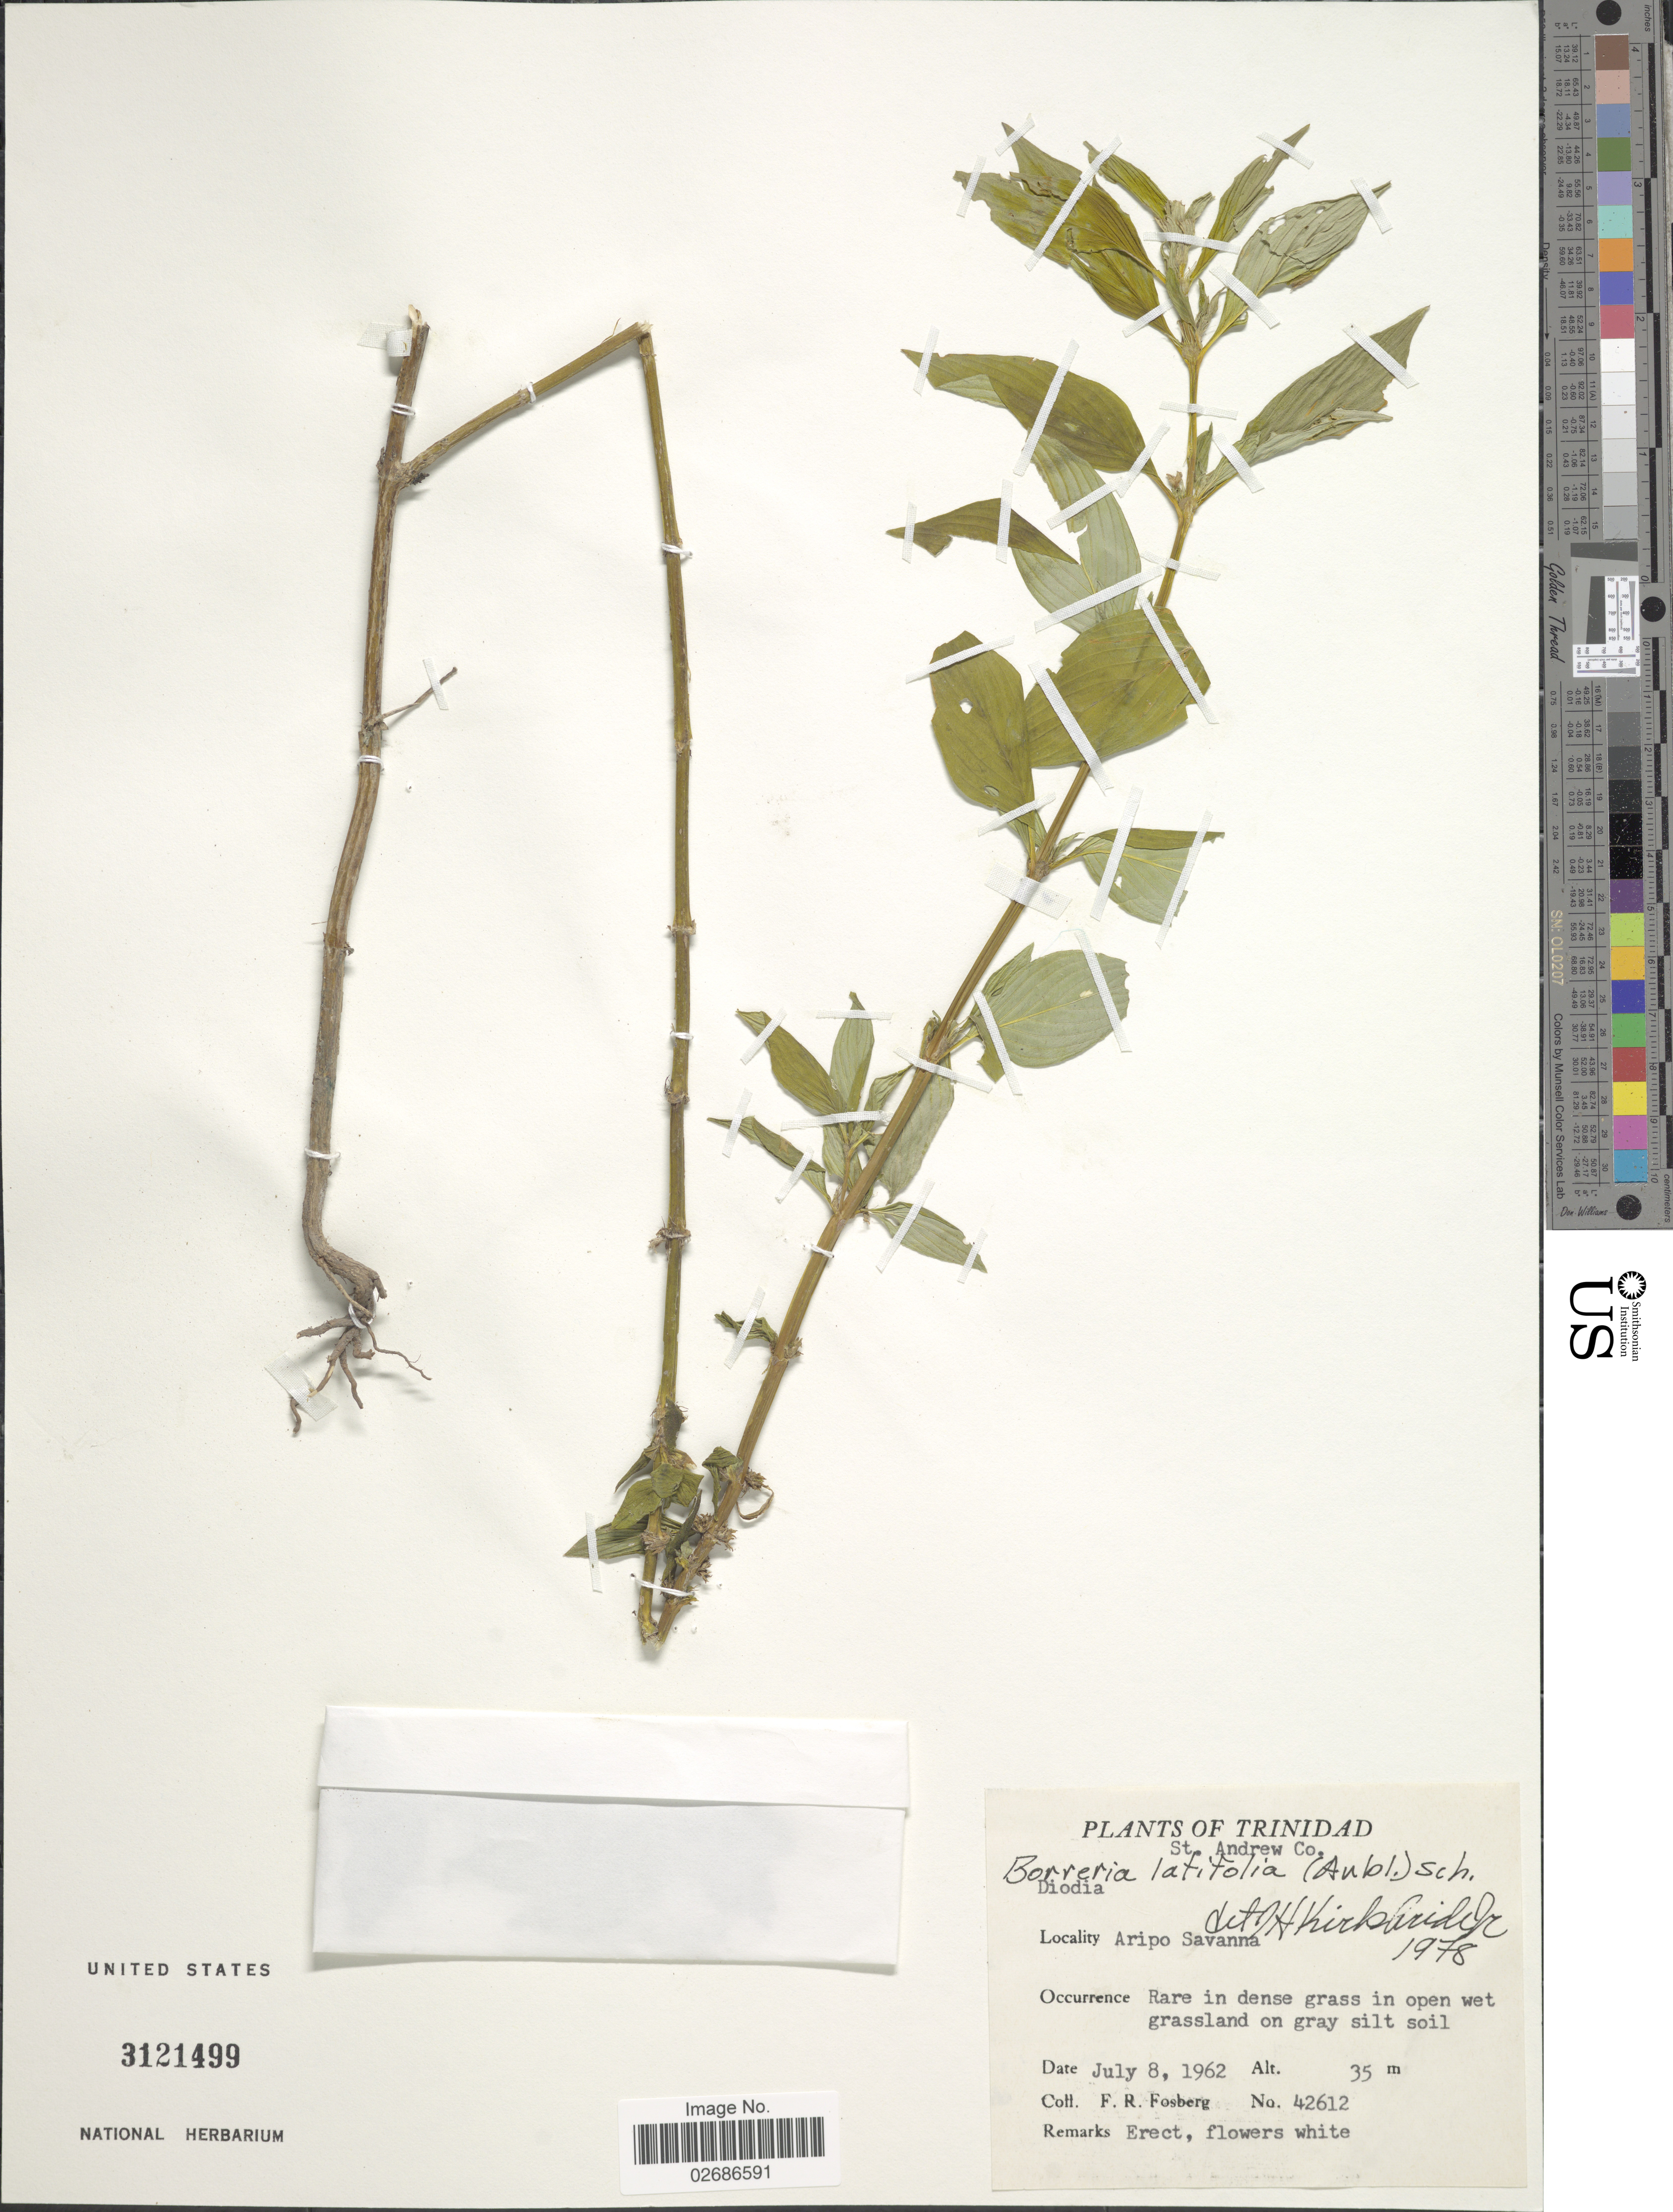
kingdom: Plantae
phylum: Tracheophyta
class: Magnoliopsida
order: Gentianales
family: Rubiaceae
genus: Borreria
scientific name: Borreria latifolia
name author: (Aubl.) K. Schum.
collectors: F. R. Fosberg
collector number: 42612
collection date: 1962-07-08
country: Trinidad and Tobago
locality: Trinidad, St. Andrew Co., Aripo Savanna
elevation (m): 35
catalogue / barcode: US 3121499